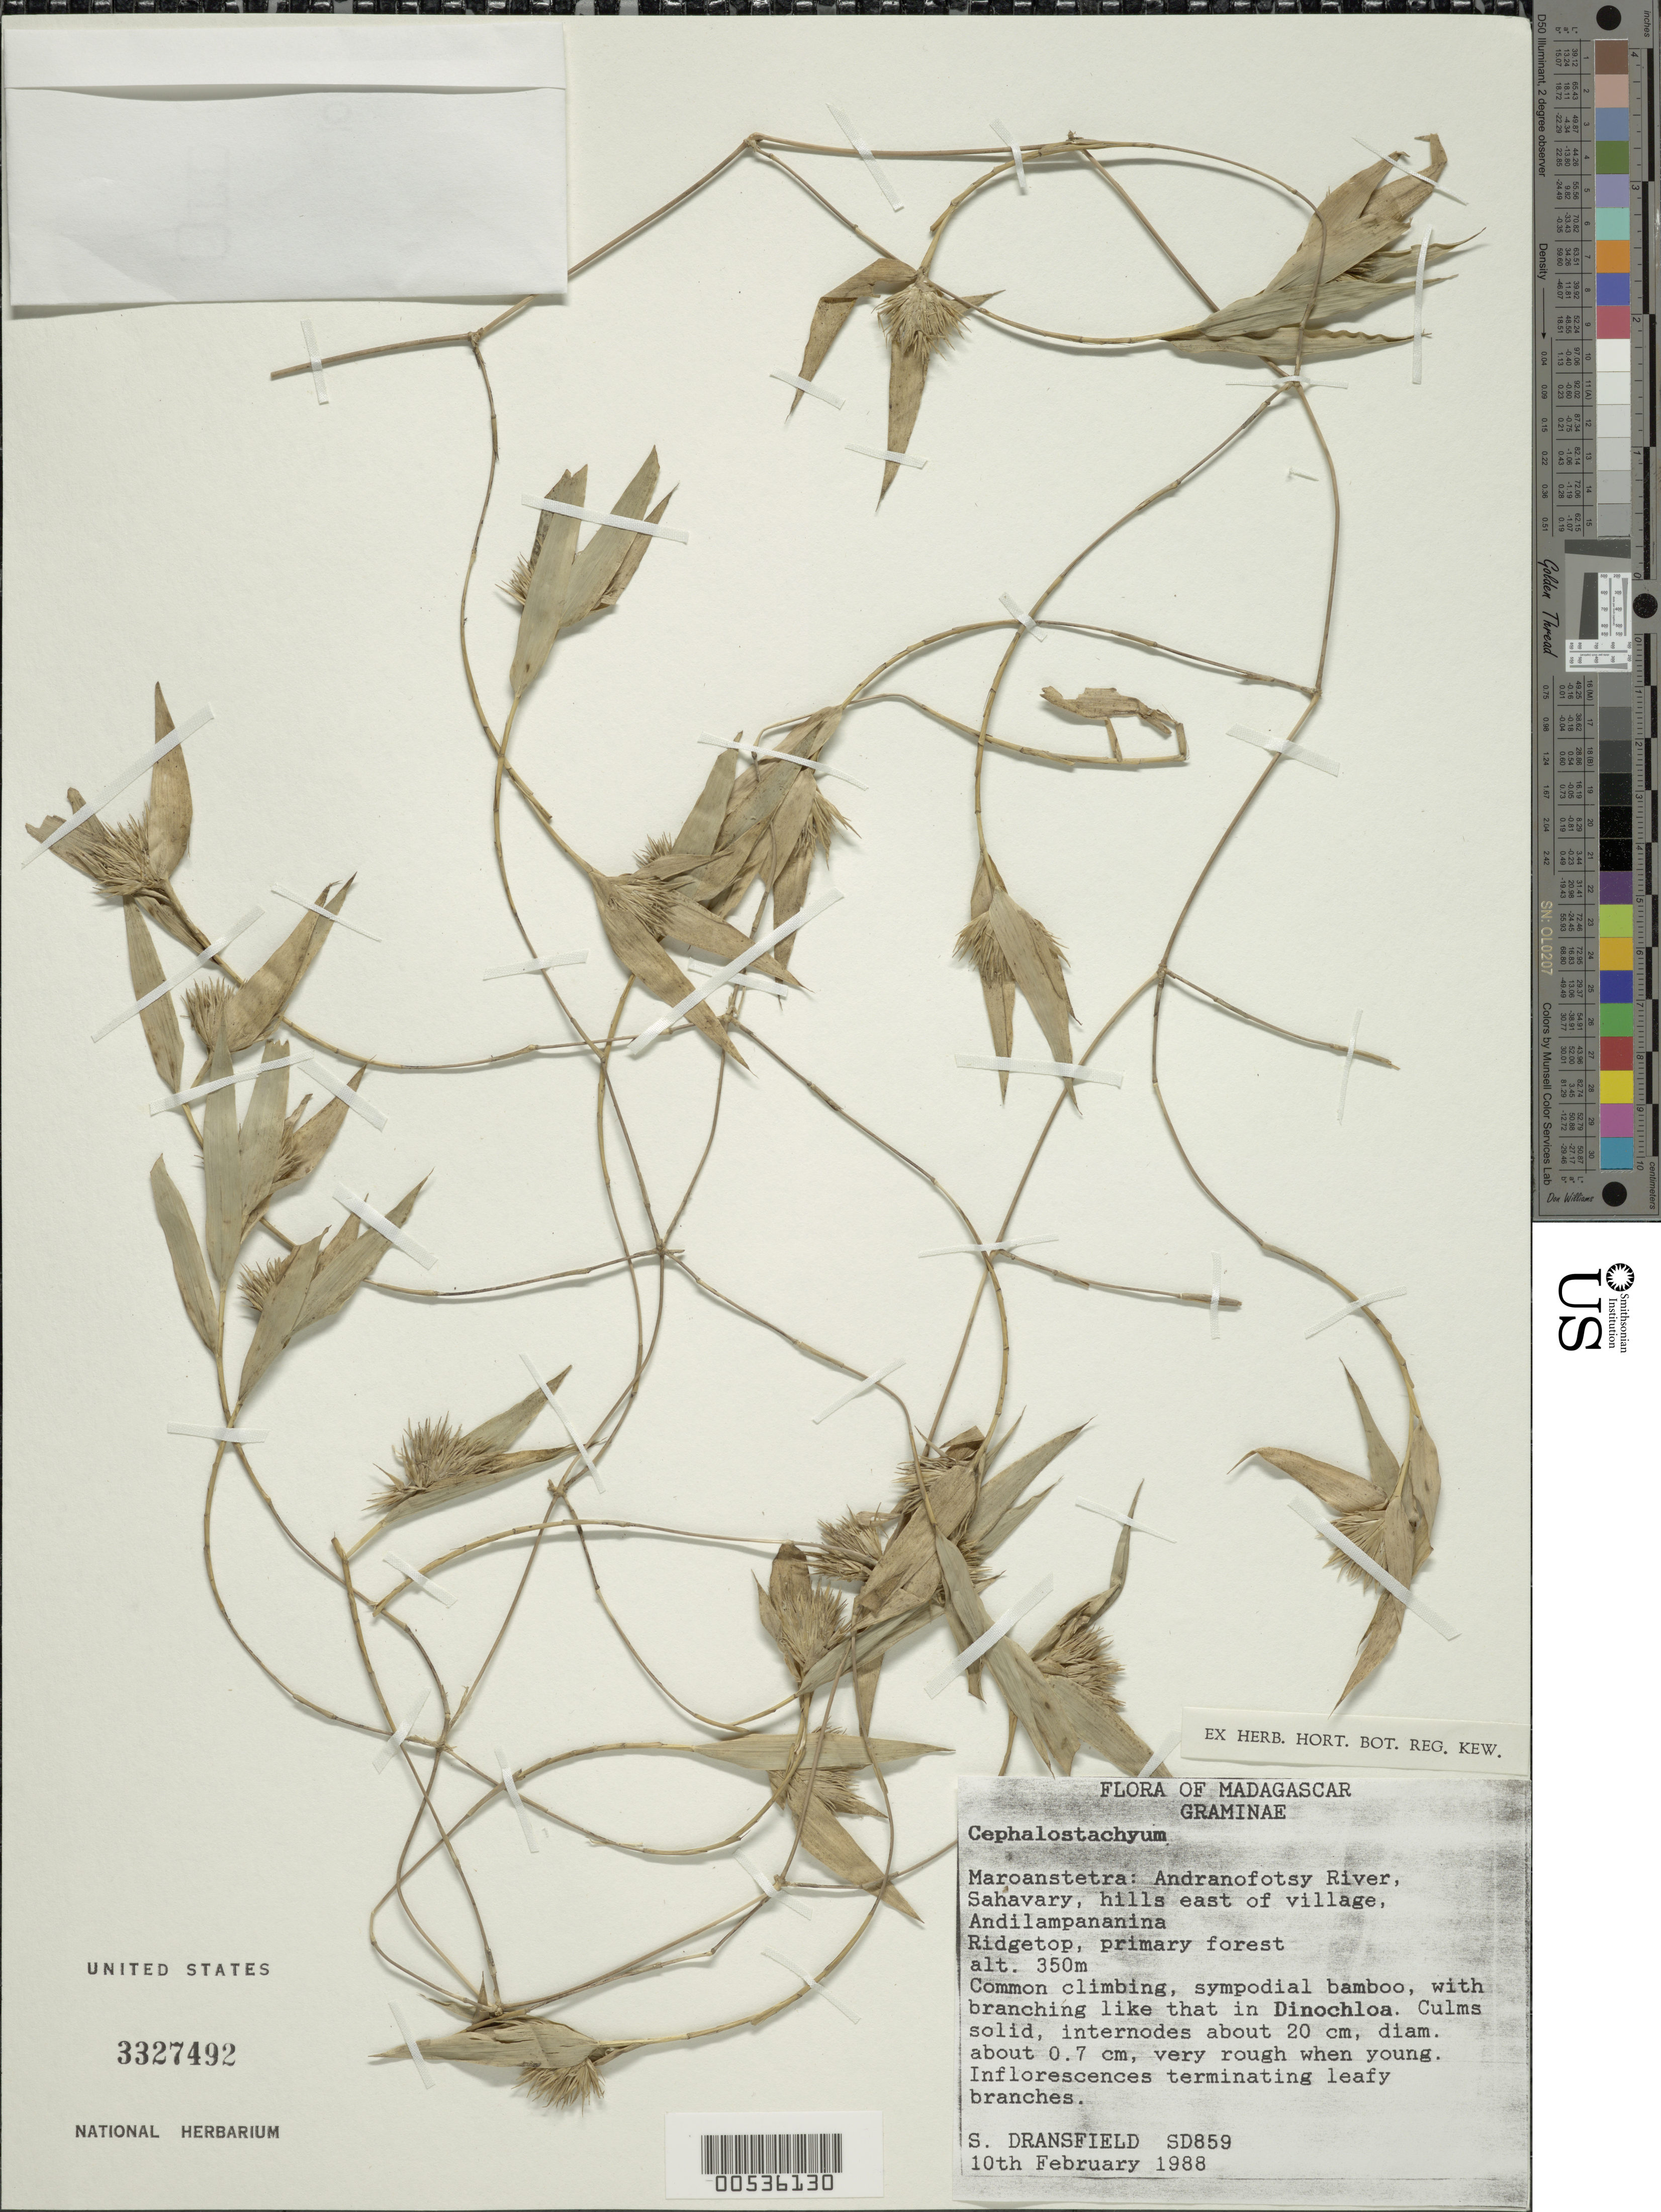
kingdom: Plantae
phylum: Tracheophyta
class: Liliopsida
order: Poales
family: Poaceae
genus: Cephalostachyum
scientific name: Cephalostachyum sp.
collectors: S. Dransfield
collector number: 859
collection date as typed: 10 Feb 1988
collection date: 1988-02-10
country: Madagascar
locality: Maroantsetra, andranofotsy river, sahavary, andilampananina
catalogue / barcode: US 3327492